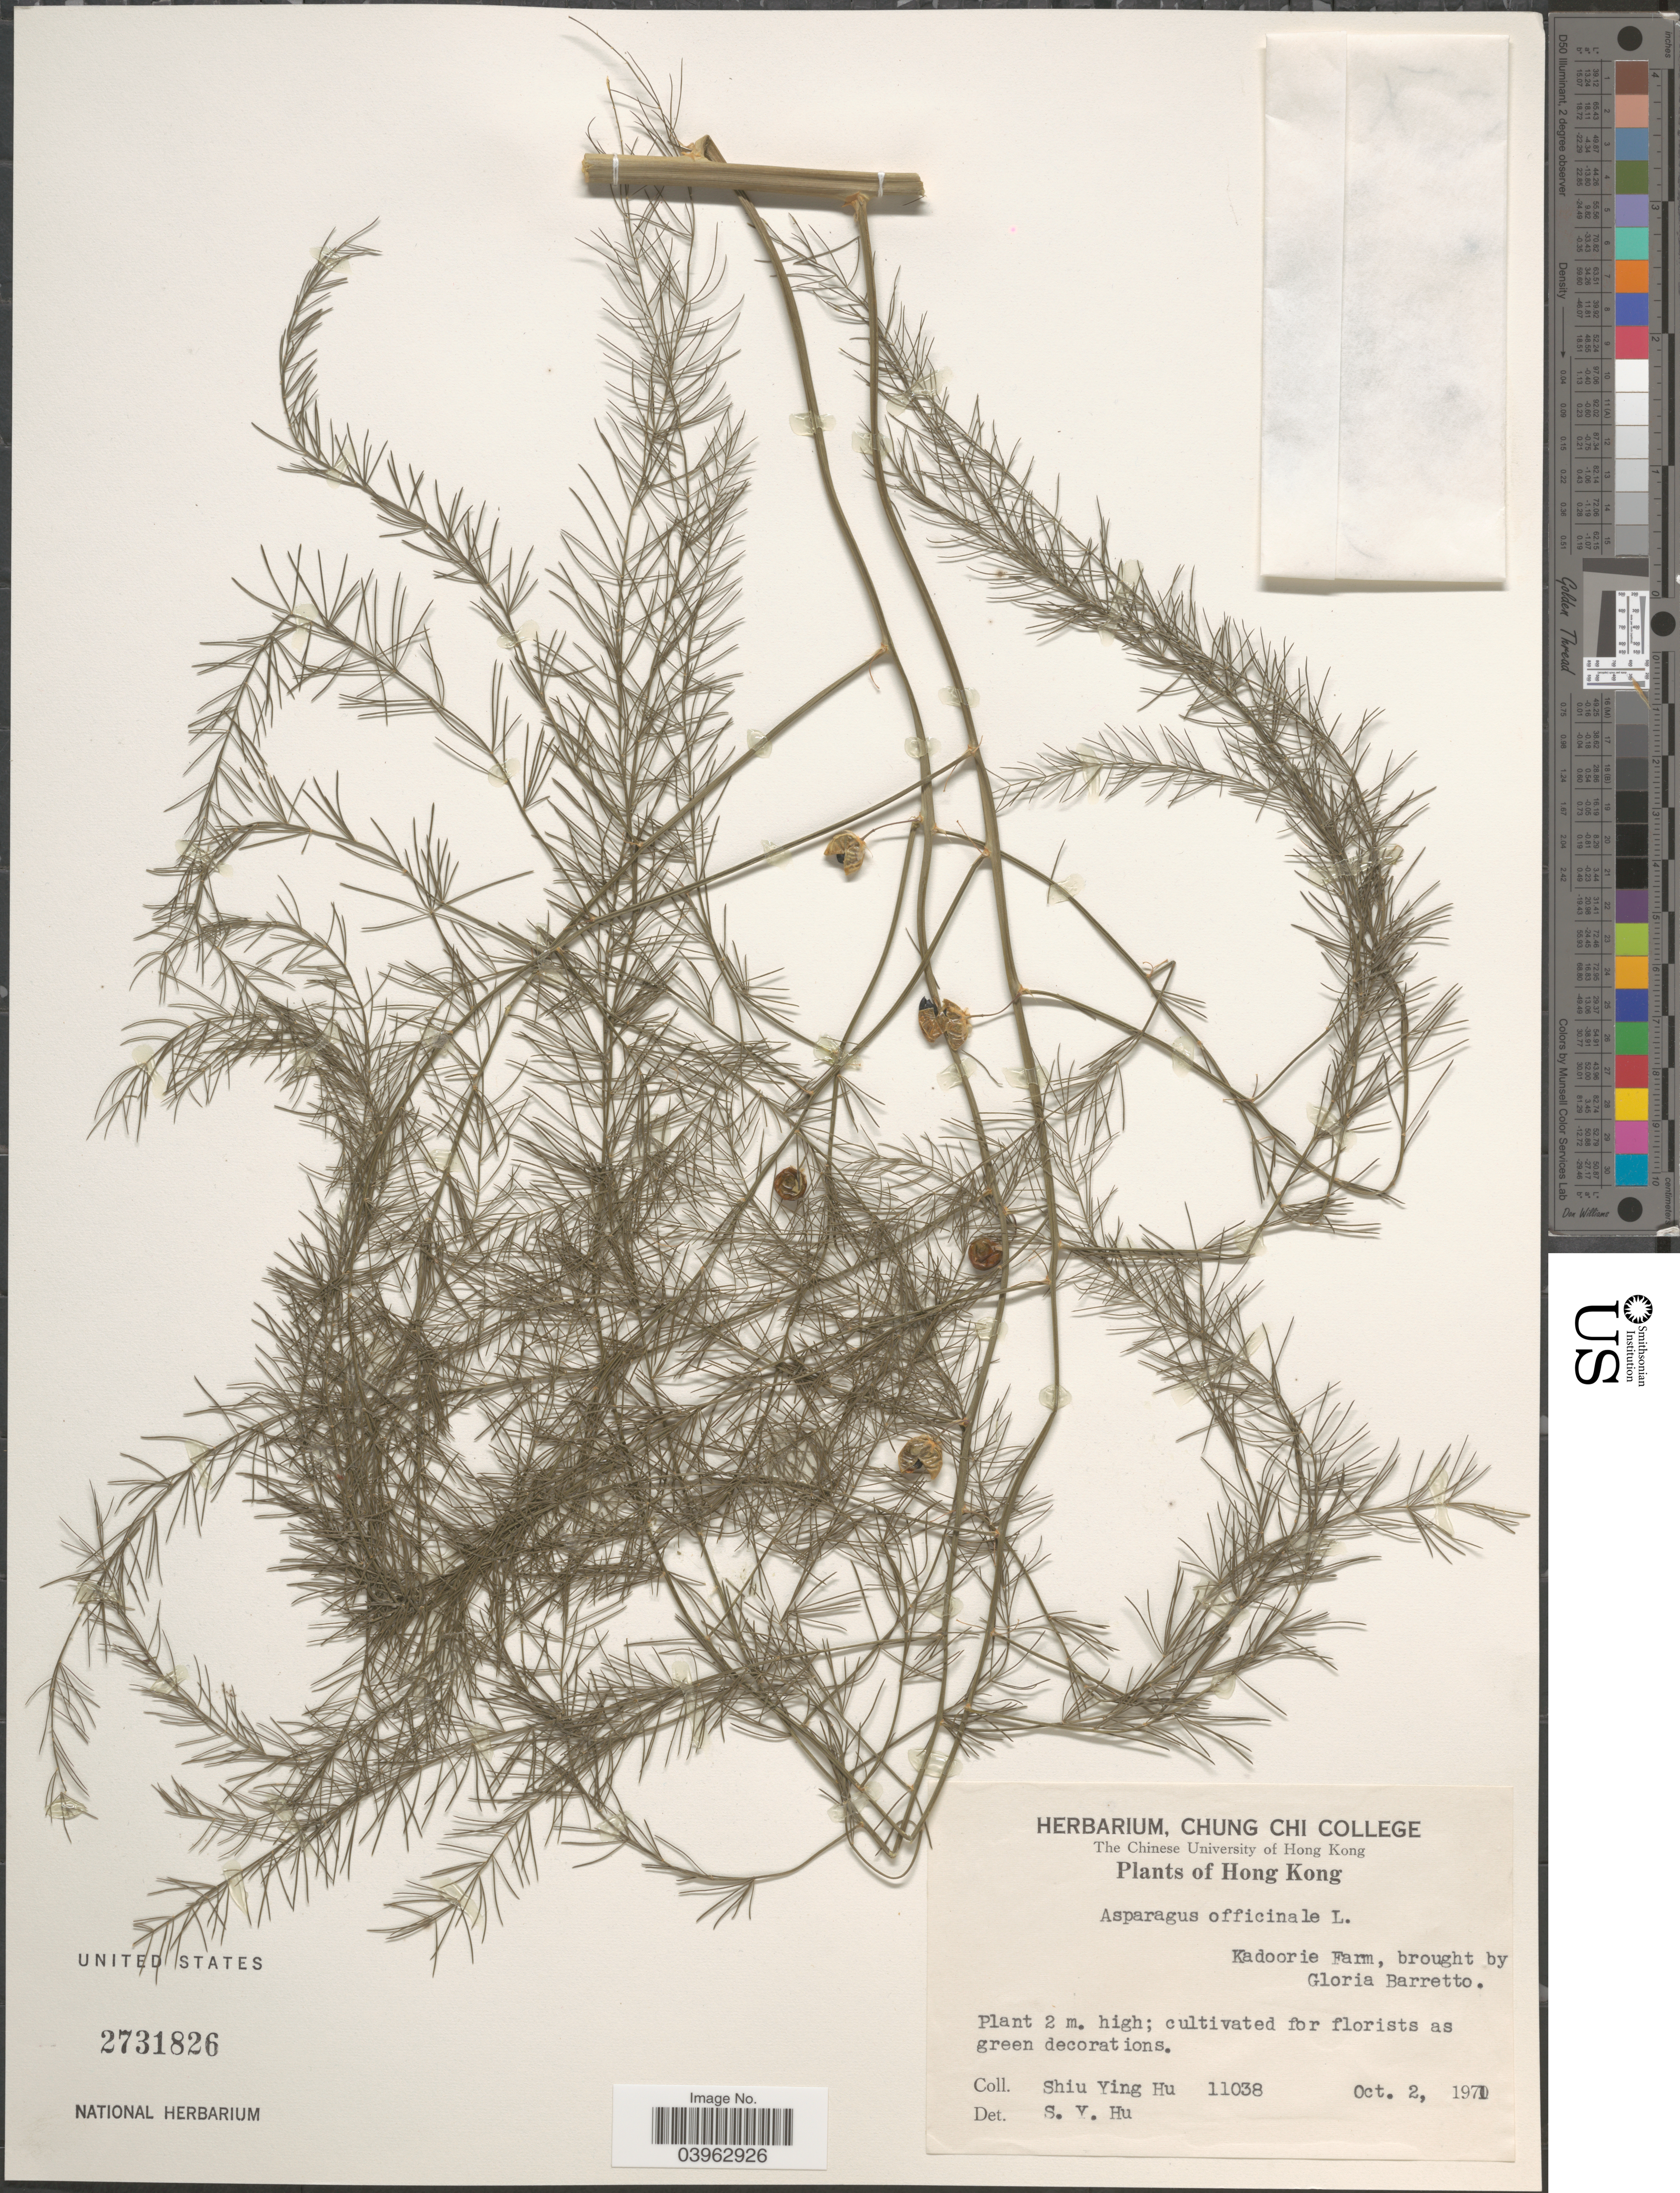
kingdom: Plantae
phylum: Tracheophyta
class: Liliopsida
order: Asparagales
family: Asparagaceae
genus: Asparagus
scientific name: Asparagus officinalis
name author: L.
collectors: S. Y. Hu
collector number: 11038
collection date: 1971-10-02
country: China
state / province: Hong Kong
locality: Kadoorie Farm, brought by Gloria Barretto.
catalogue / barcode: US 2731826